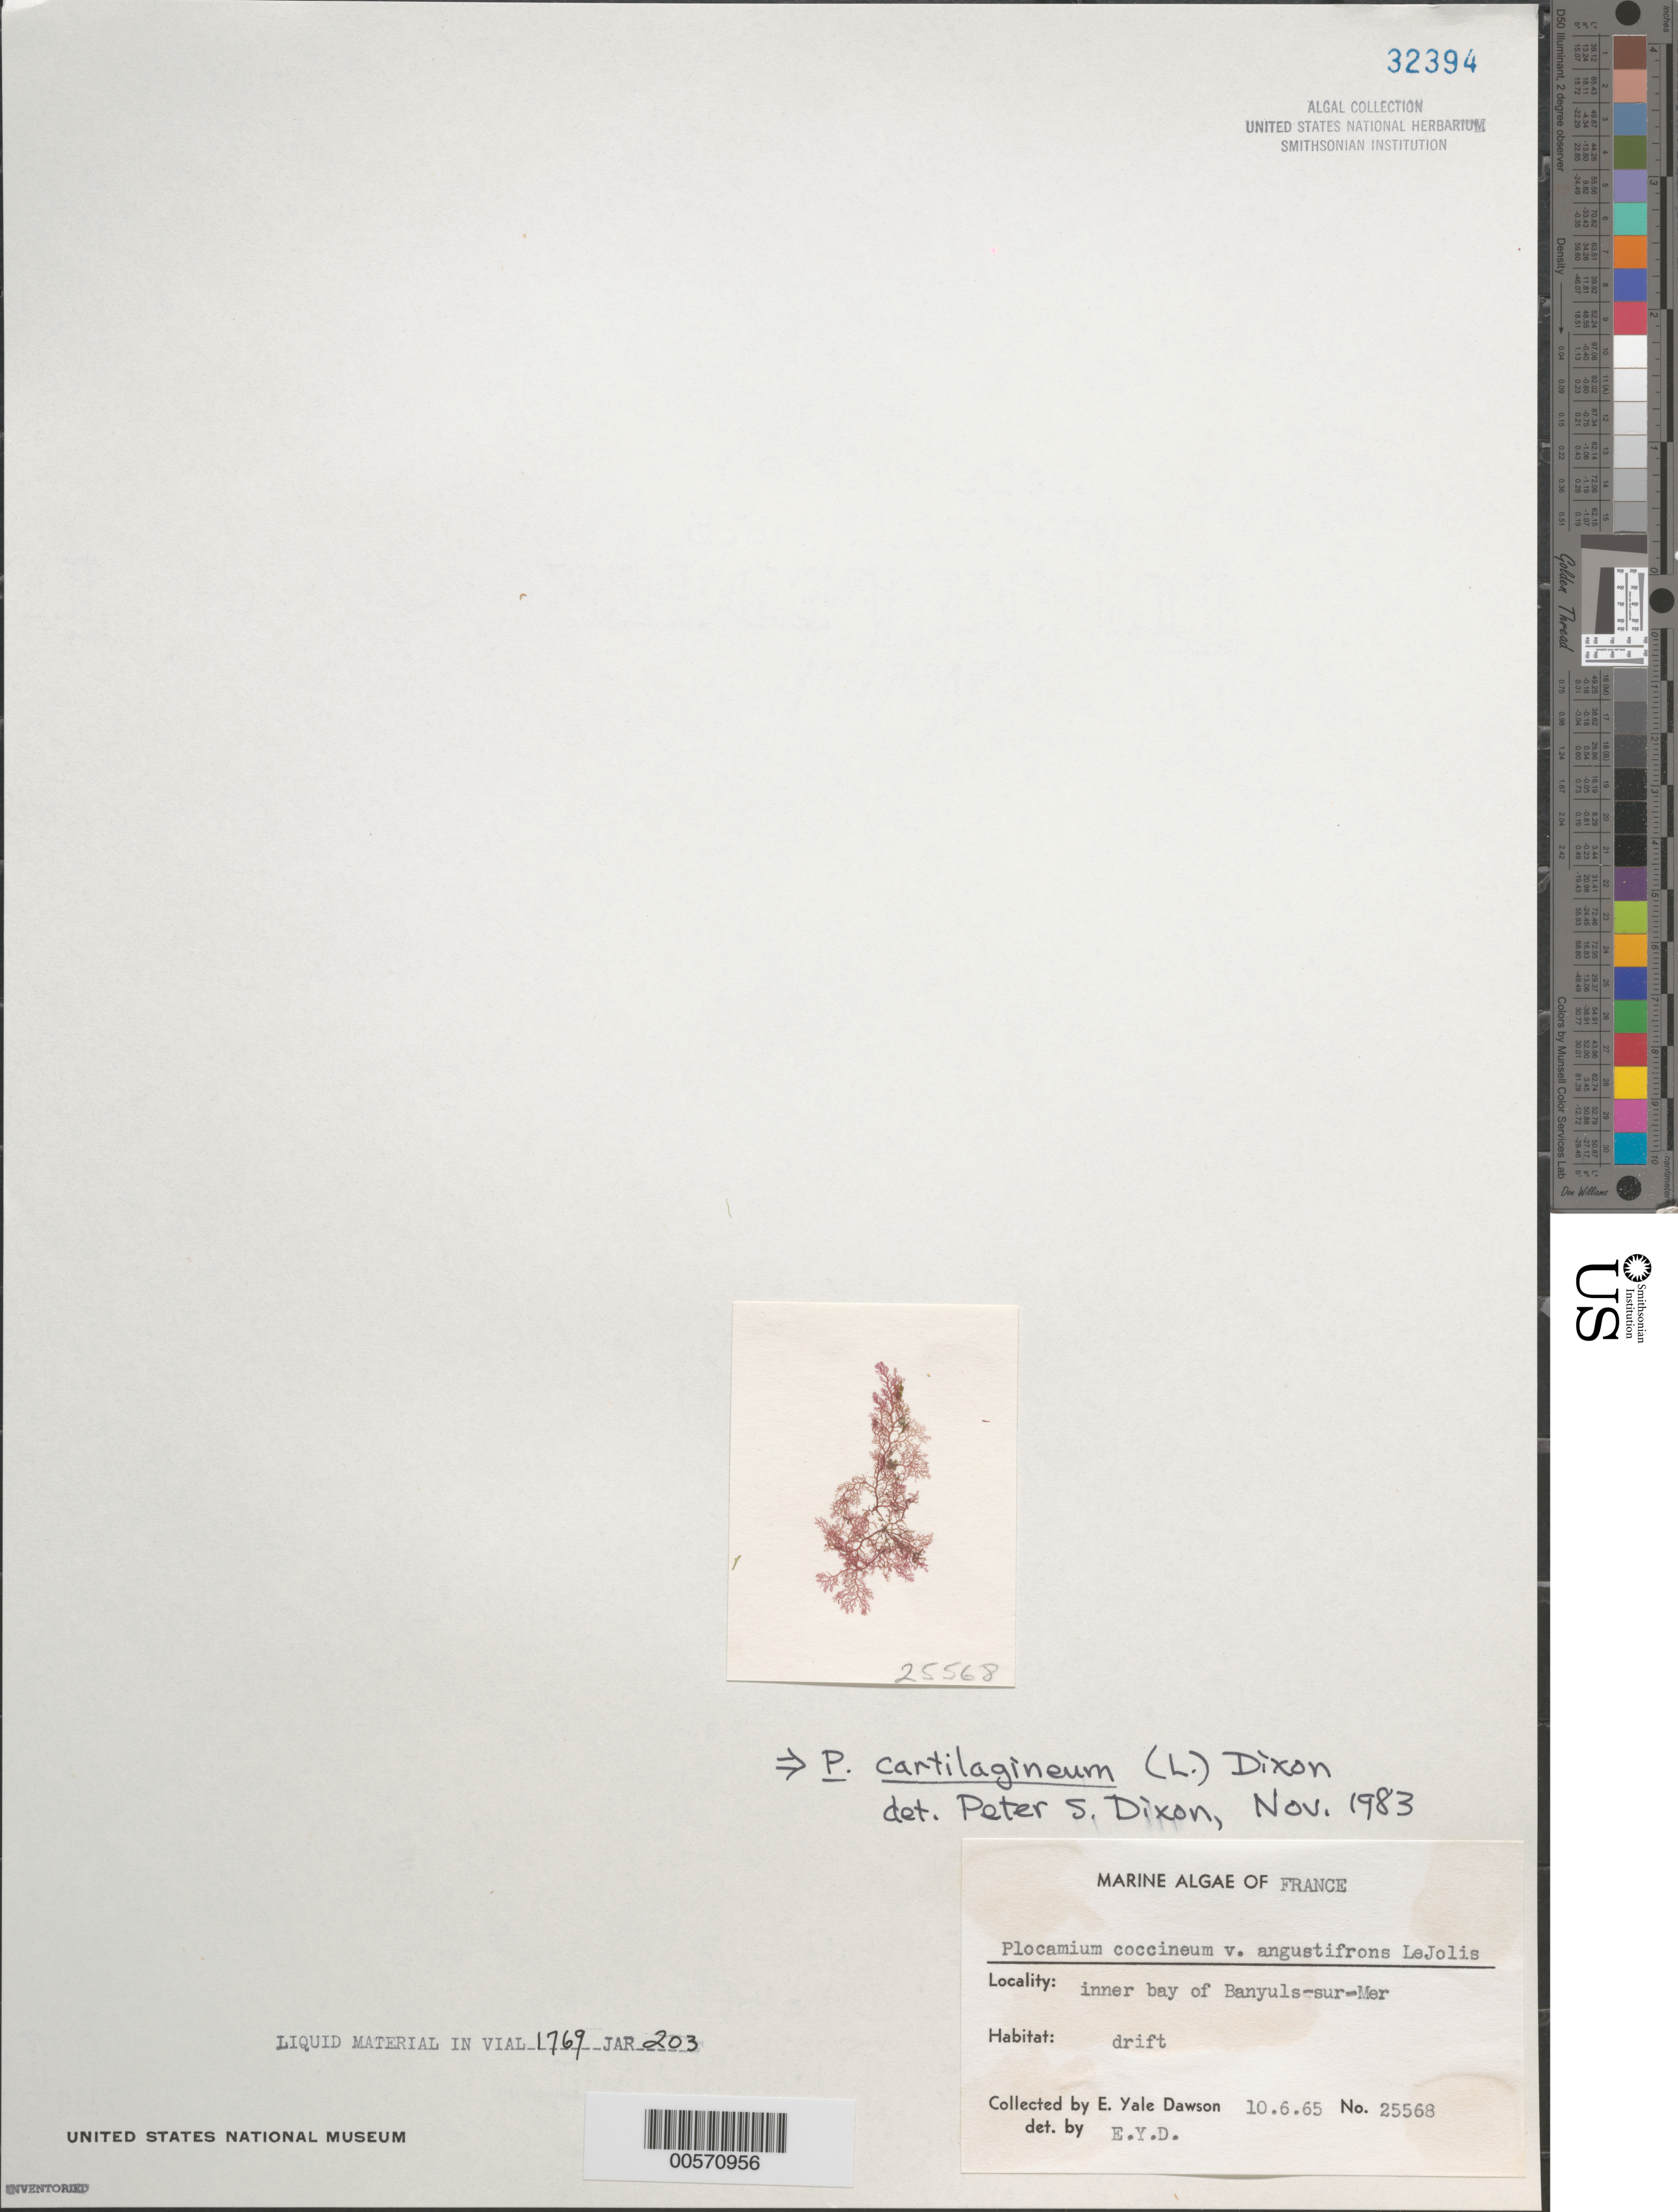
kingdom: Plantae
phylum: Rhodophyta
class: Florideophyceae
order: Plocamiales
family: Plocamiaceae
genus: Plocamium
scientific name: Plocamium cartilagineum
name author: (L.) P.S. Dixon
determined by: Dixon, P. S.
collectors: E. Y. Dawson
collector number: EYD 25568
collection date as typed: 06 Oct 1965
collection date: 1965-10-06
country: France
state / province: Occitanie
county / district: Pyrénées-Orientales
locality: Banyuls-sur-Mer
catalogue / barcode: US 32394